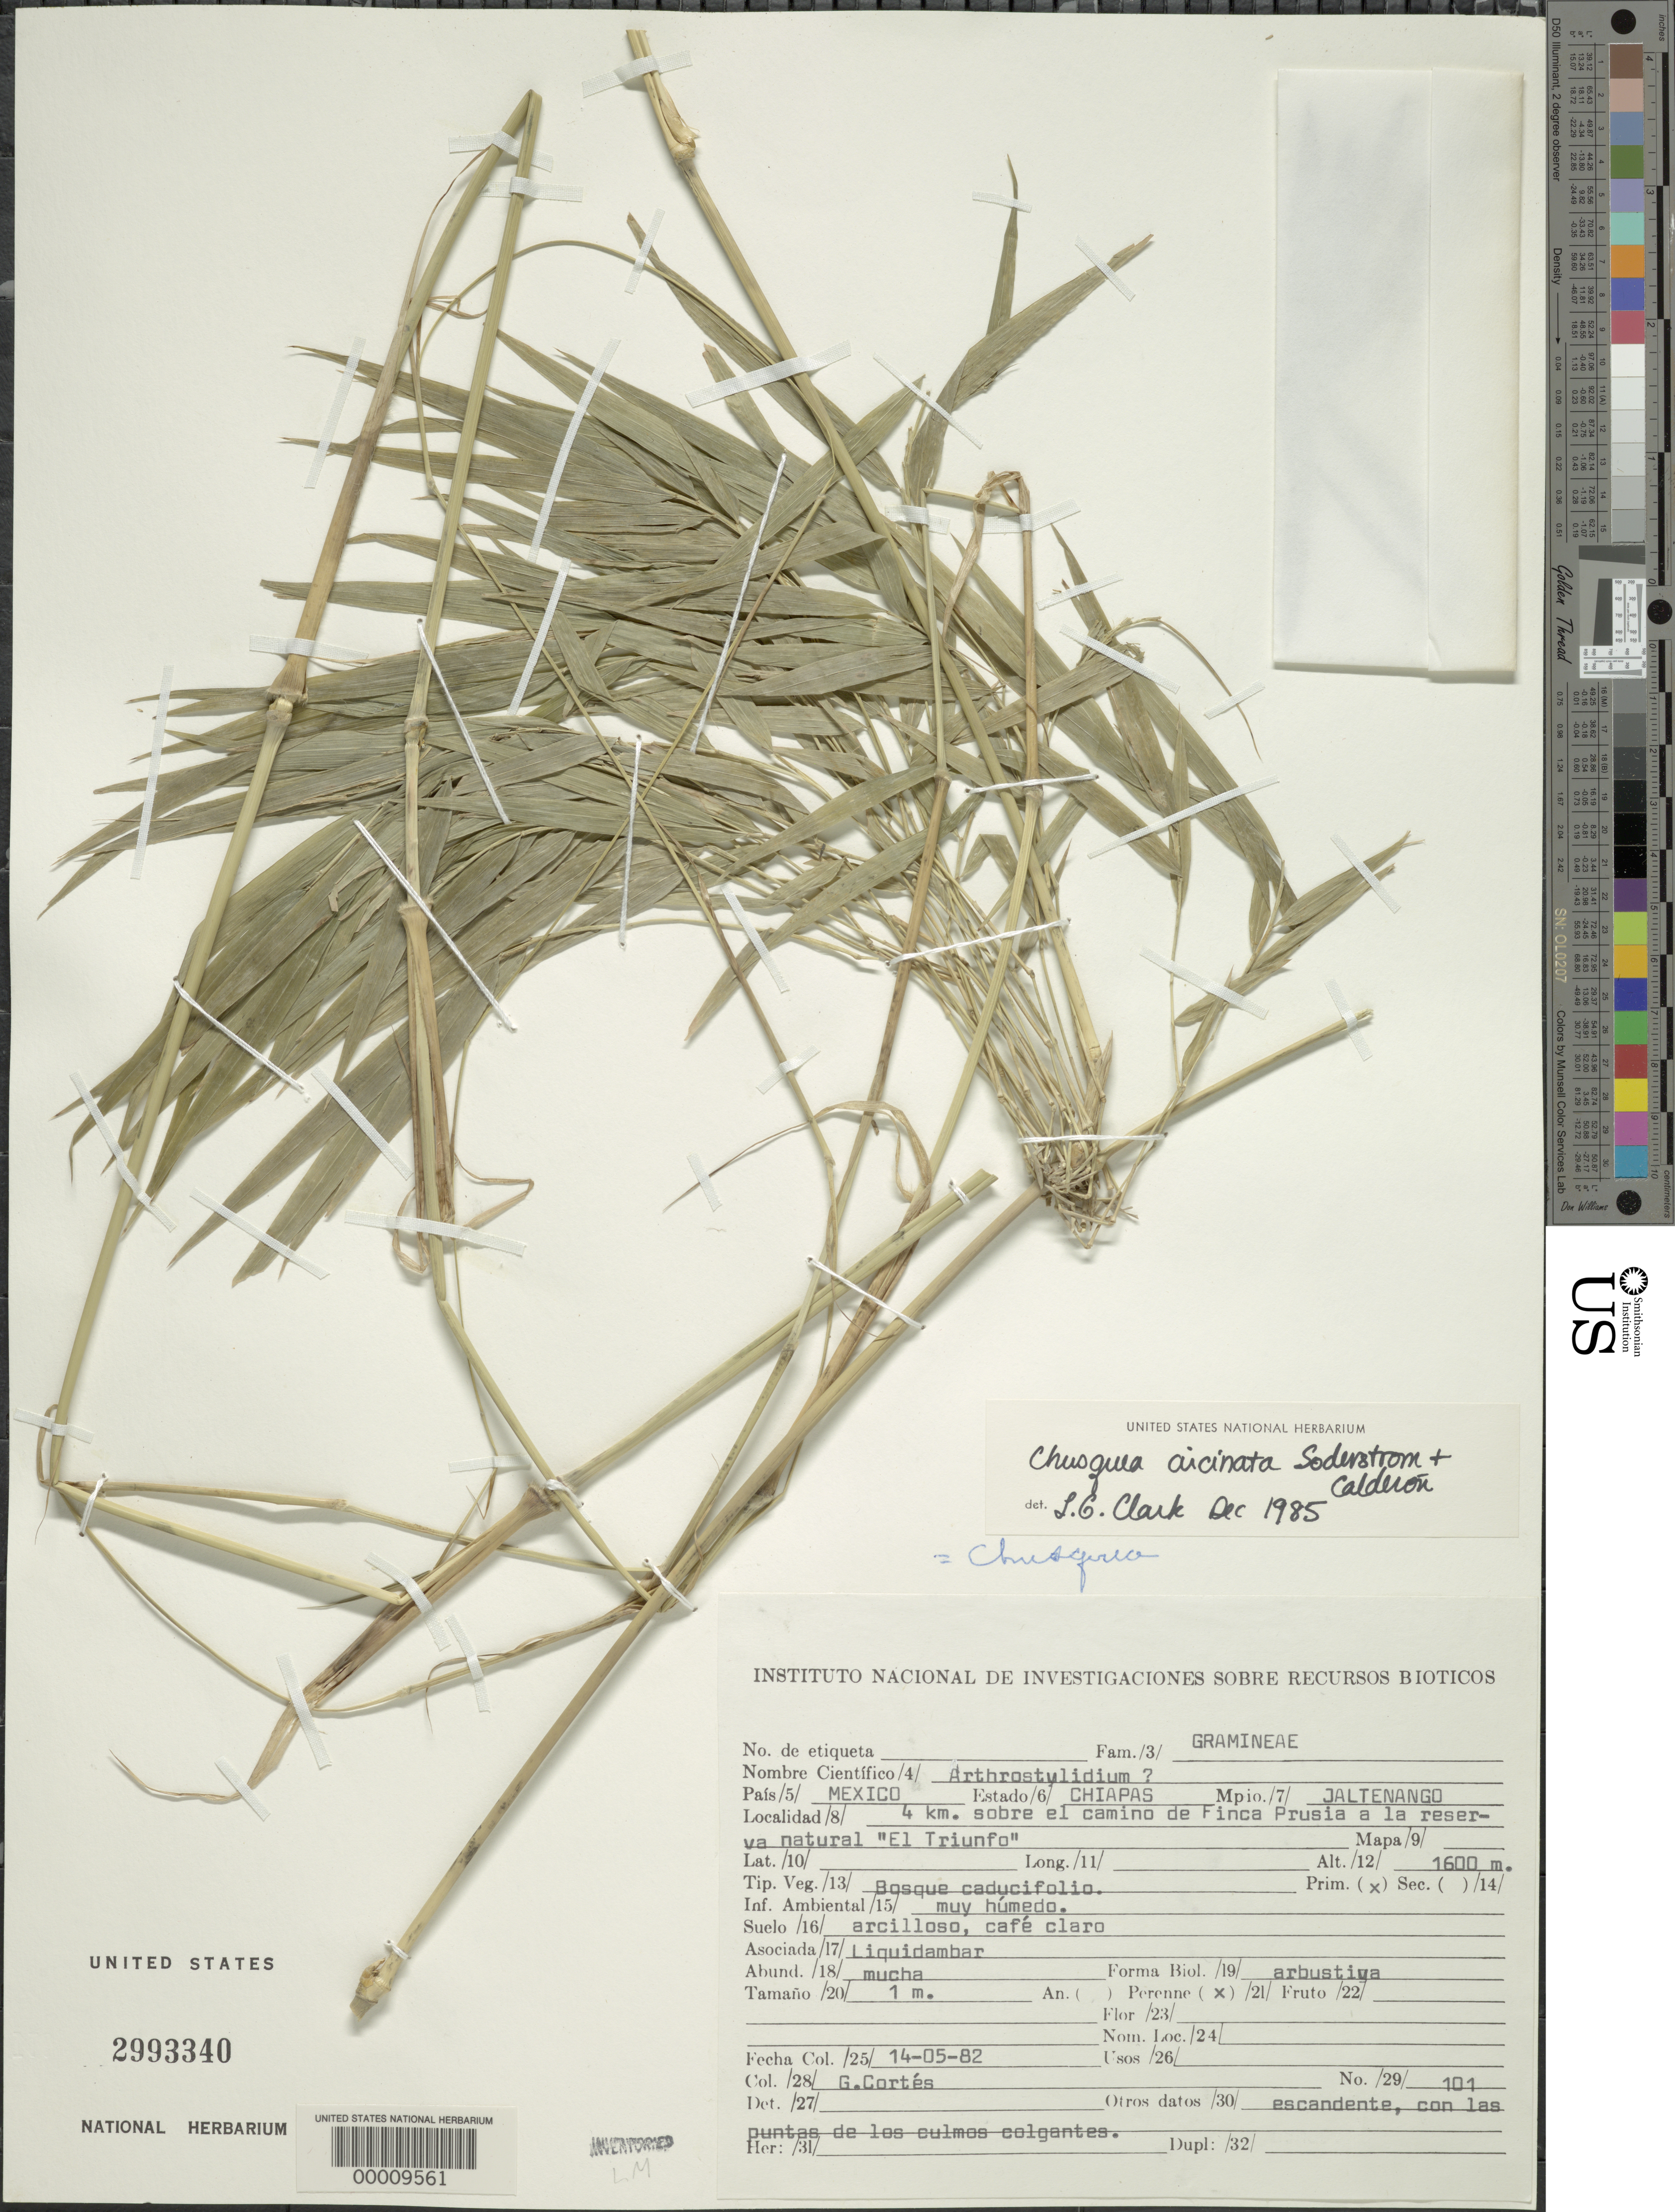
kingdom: Plantae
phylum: Tracheophyta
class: Liliopsida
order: Poales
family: Poaceae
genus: Chusquea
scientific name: Chusquea circinata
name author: Soderstr. & C. E. Calderón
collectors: G. Cortés R.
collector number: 101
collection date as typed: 14 May 1982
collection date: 1982-05-14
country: Mexico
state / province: Chiapas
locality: Mpio. jaltenango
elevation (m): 1600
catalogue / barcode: US 2993340